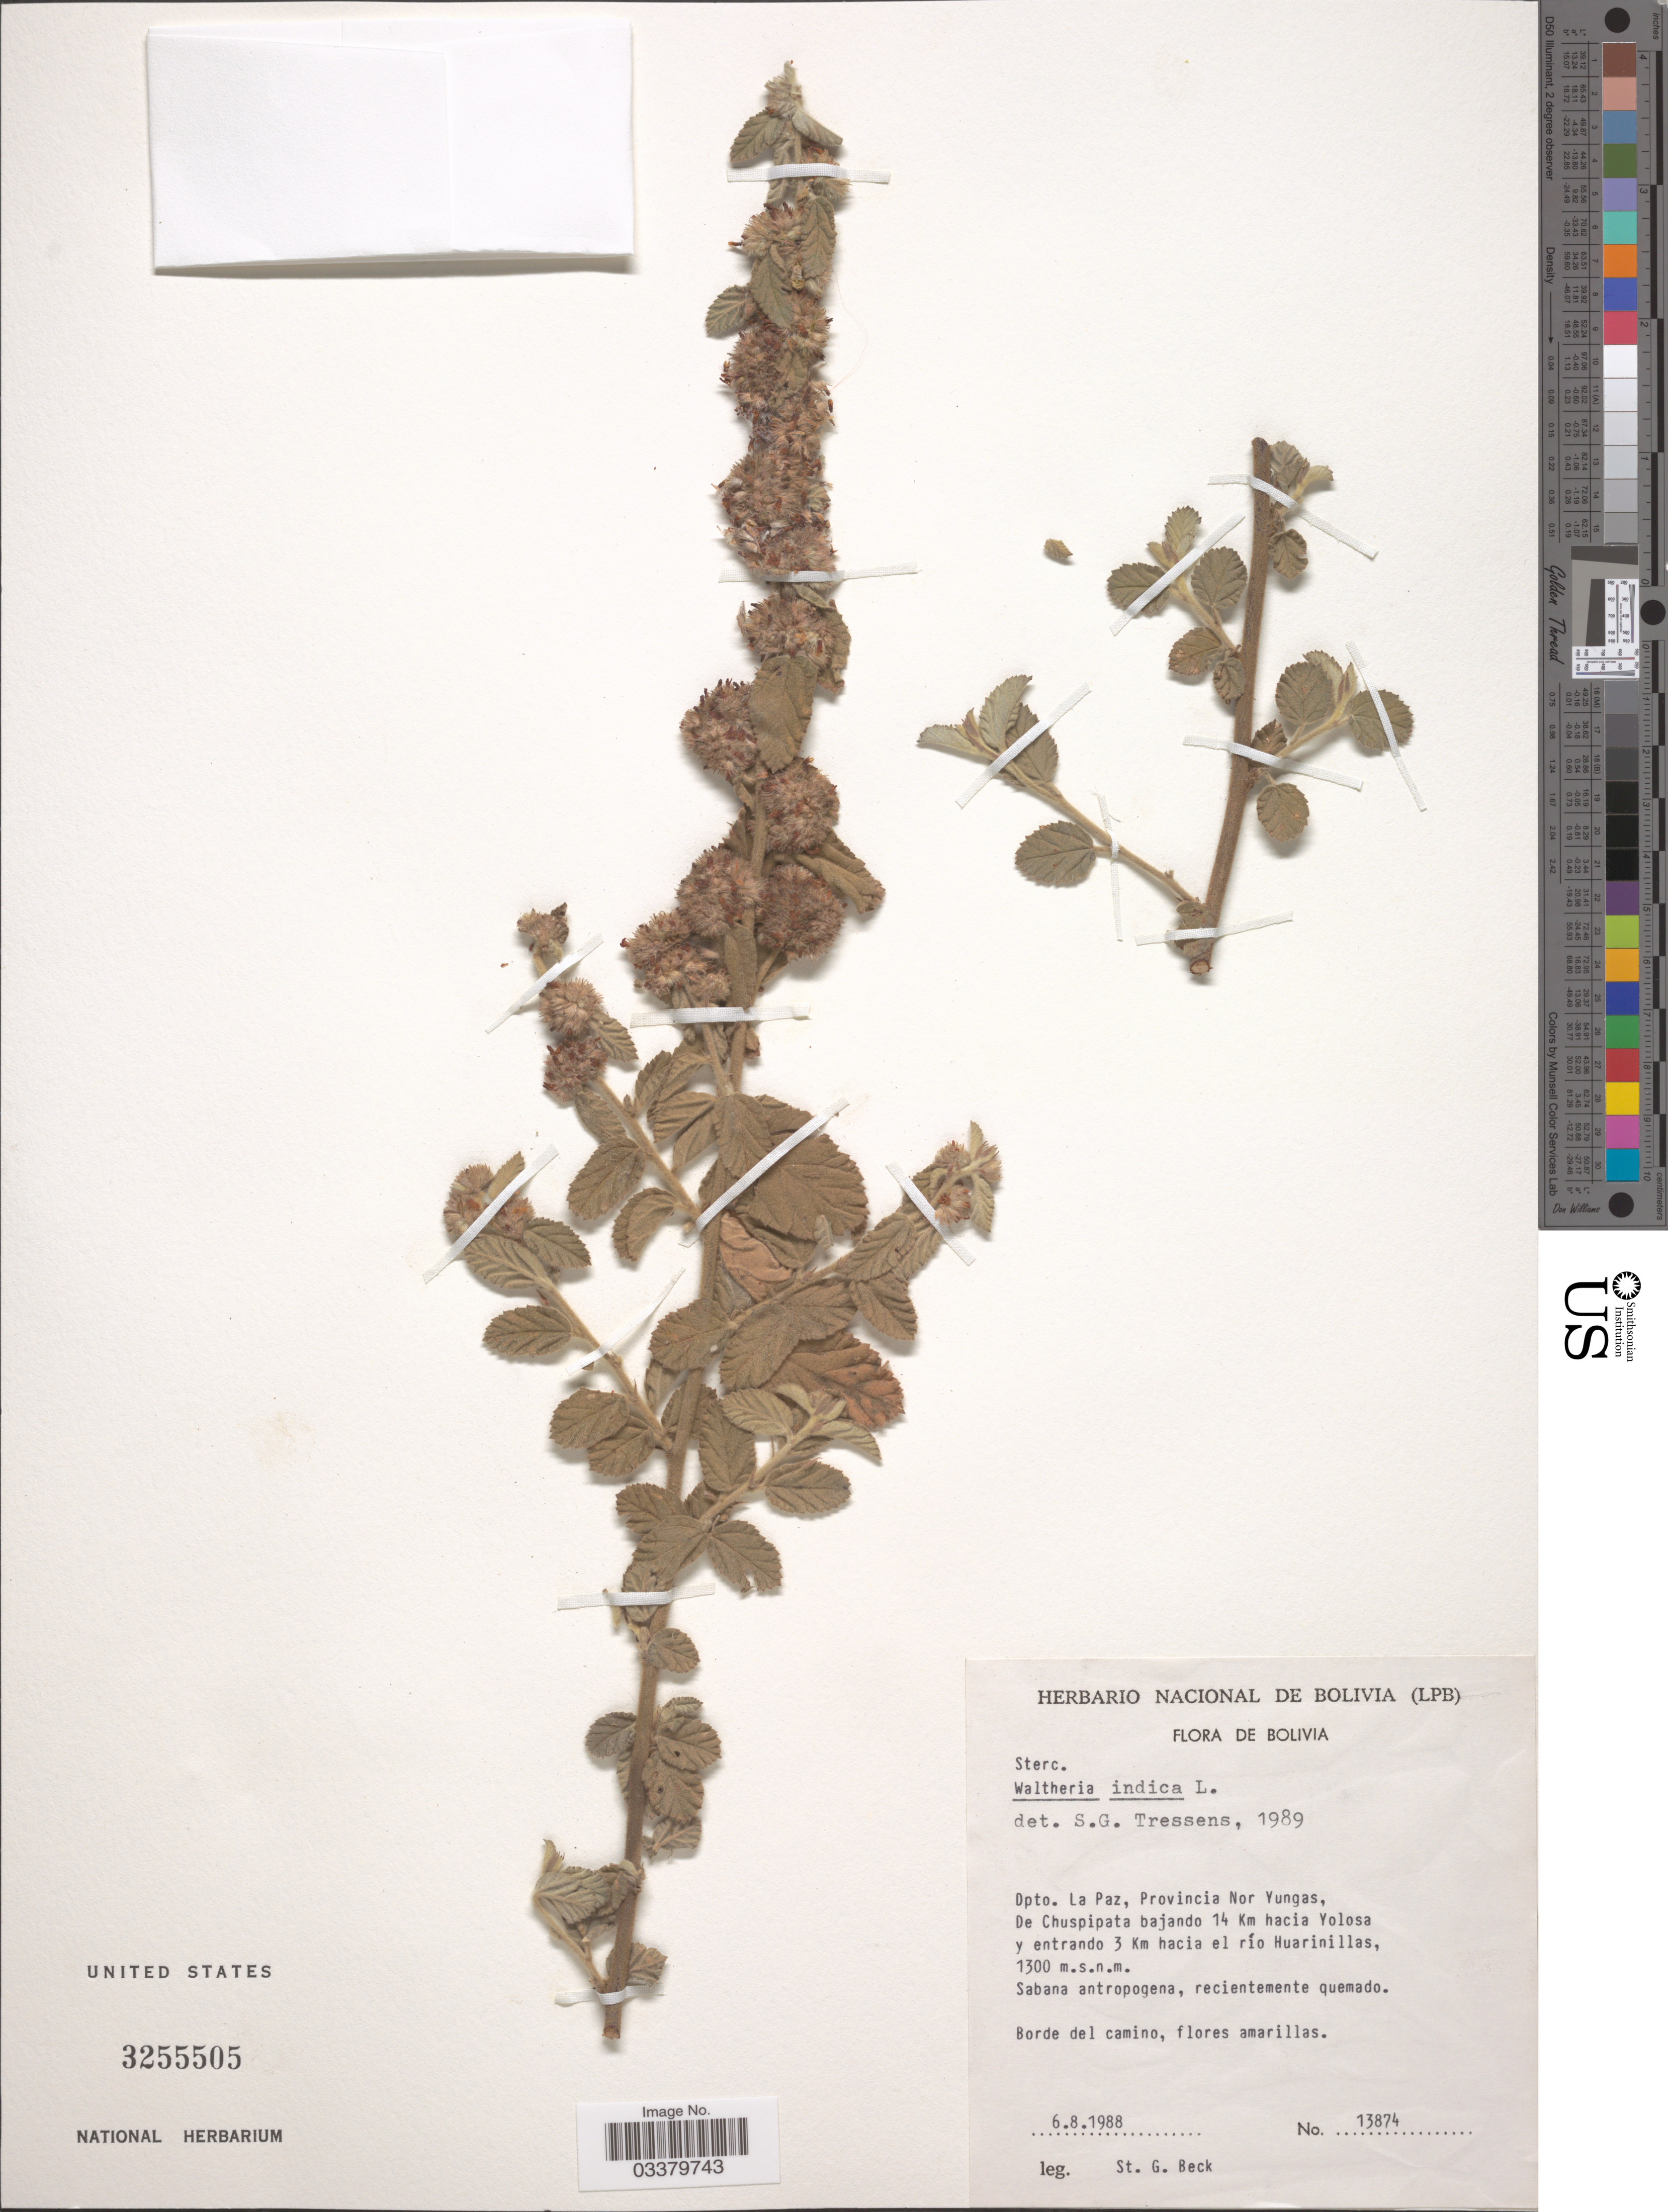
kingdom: Plantae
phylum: Tracheophyta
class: Magnoliopsida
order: Malvales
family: Malvaceae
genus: Waltheria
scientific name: Waltheria indica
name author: L.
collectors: S. G. Beck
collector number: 13874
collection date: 1988-08-06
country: Bolivia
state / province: La Paz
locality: Dpto. La Paz, Provincia Nor Yungas, De Chuspipata bajando 14 Km hacia Yolosa y entrando 3 Km hacia el río Huarinillas.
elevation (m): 1300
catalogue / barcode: US 23255505